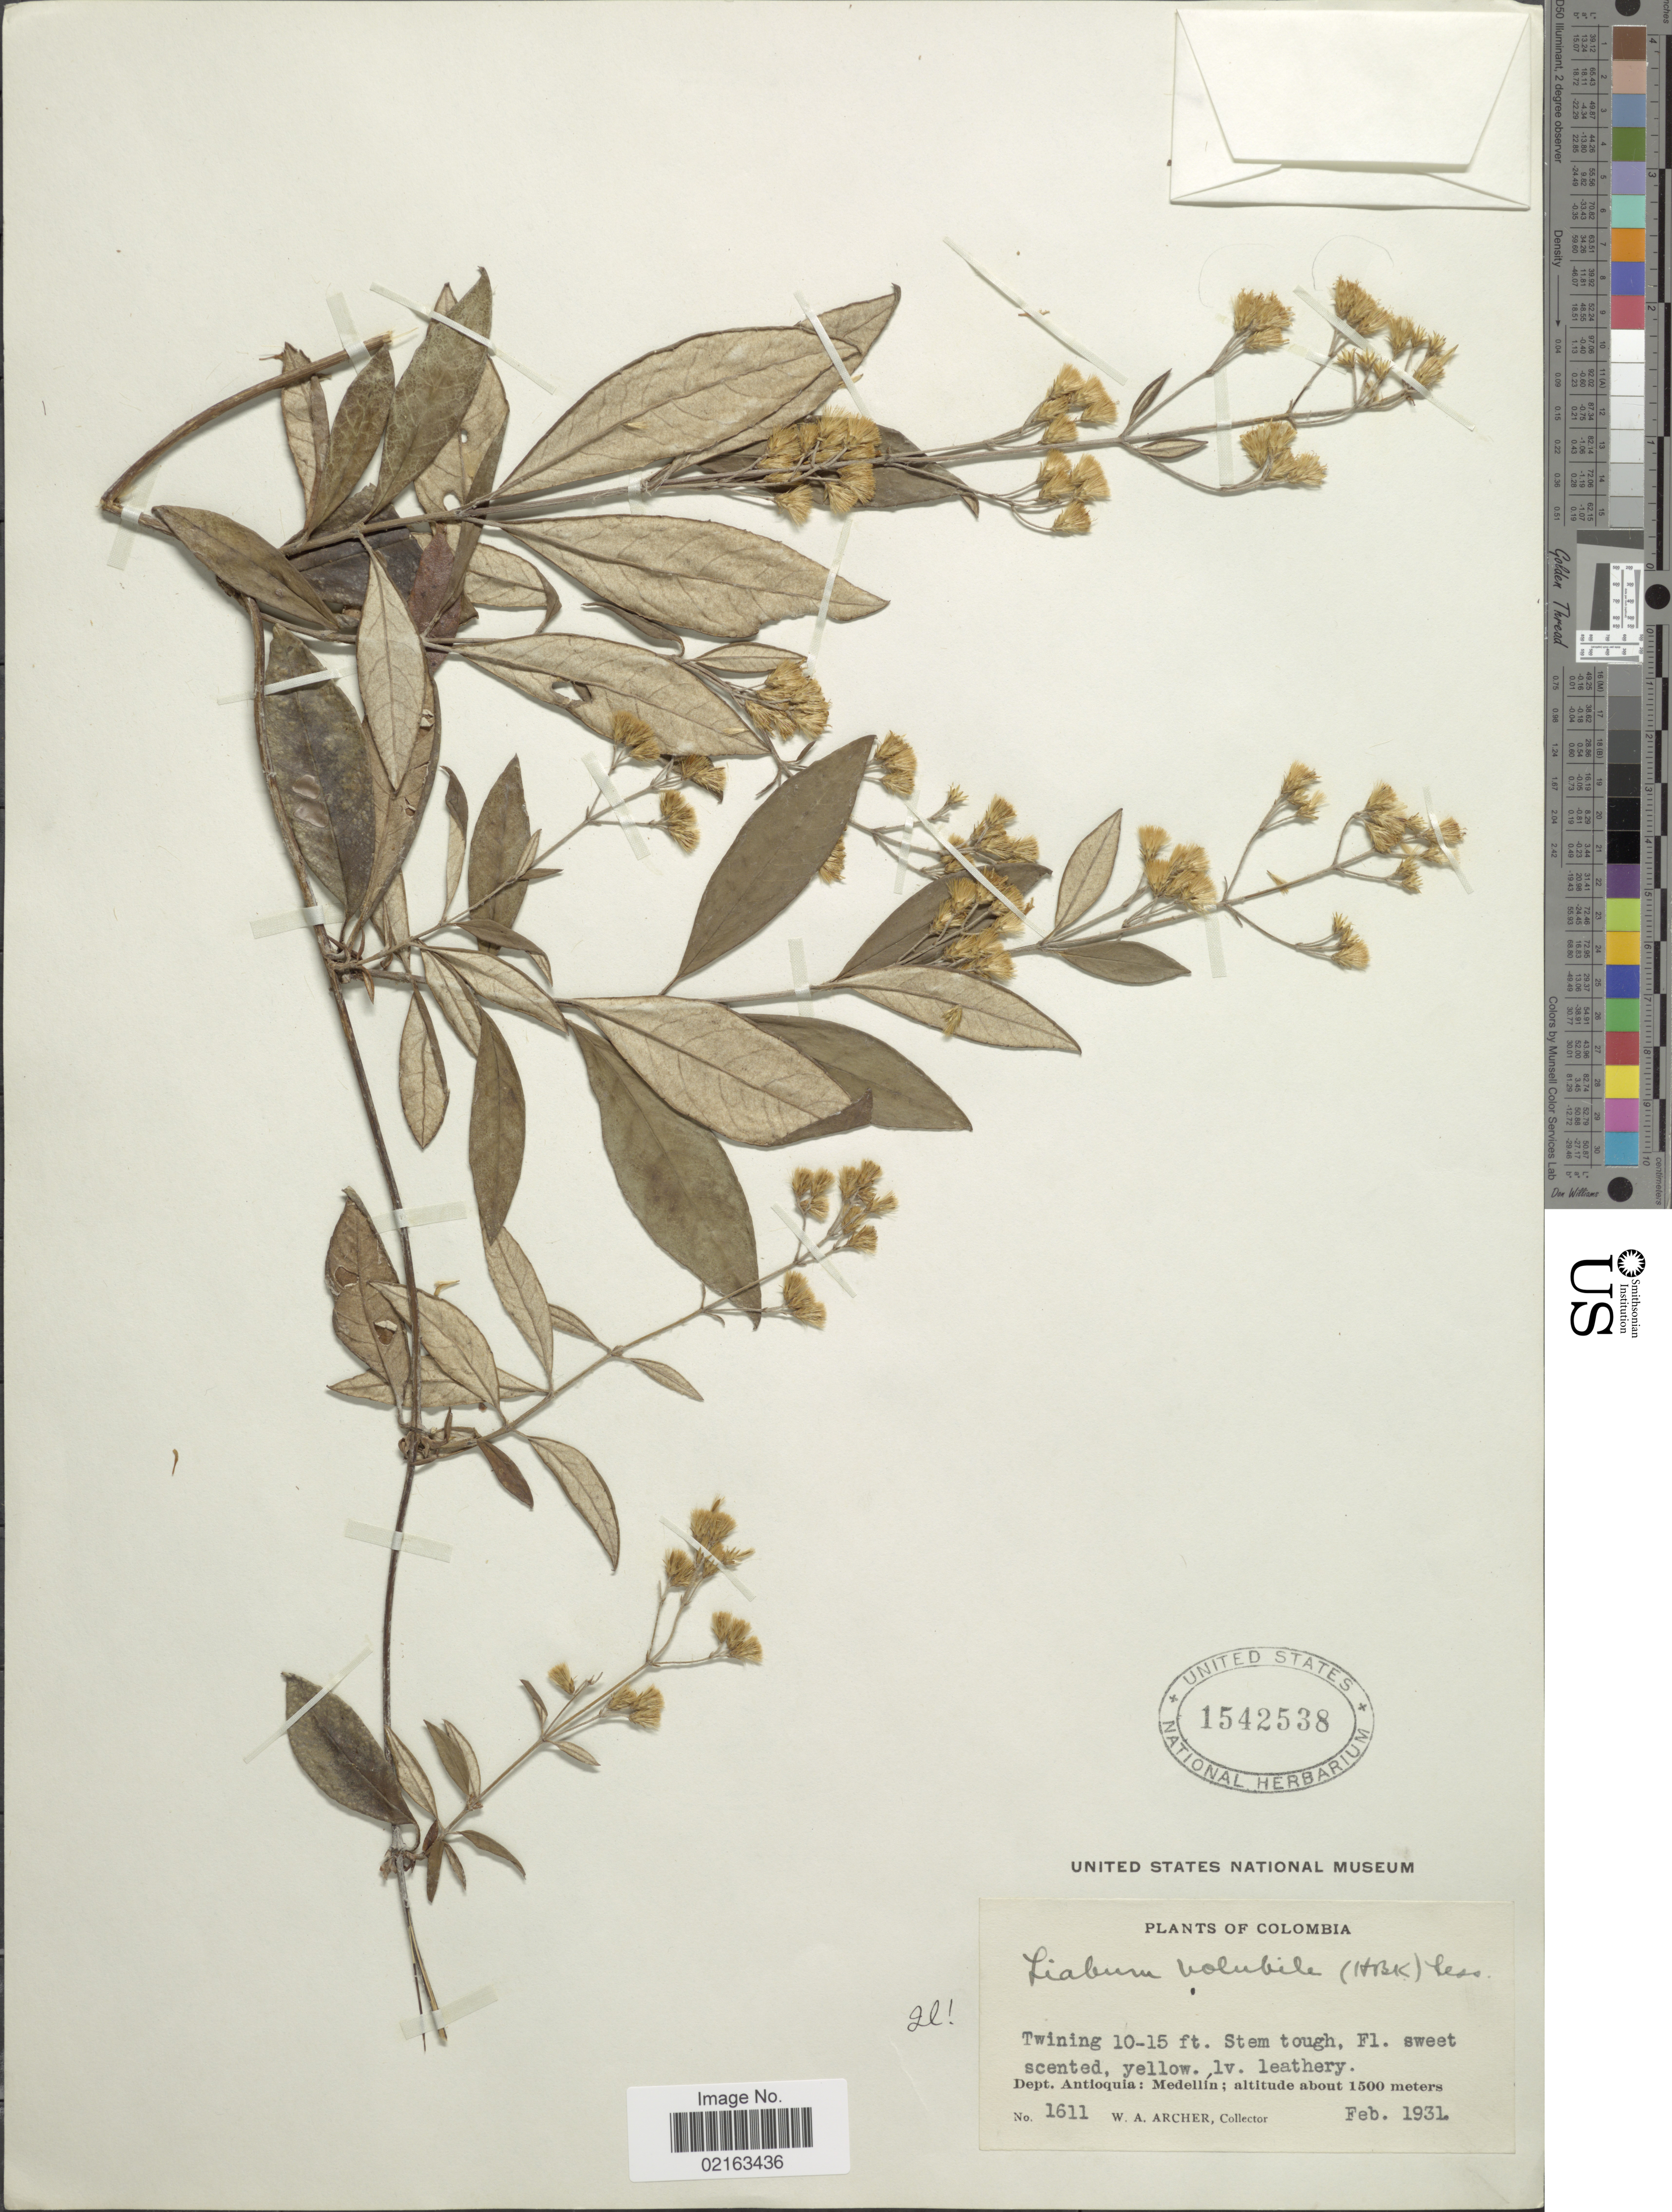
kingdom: Plantae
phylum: Tracheophyta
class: Magnoliopsida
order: Asterales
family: Asteraceae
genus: Oligactis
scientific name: Oligactis volubilis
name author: (Kunth) Cass.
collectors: W. A. Archer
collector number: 1611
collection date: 1931-02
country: Colombia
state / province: Antioquia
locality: Dept. Antioquia: Medellín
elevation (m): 1500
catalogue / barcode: US 1542538